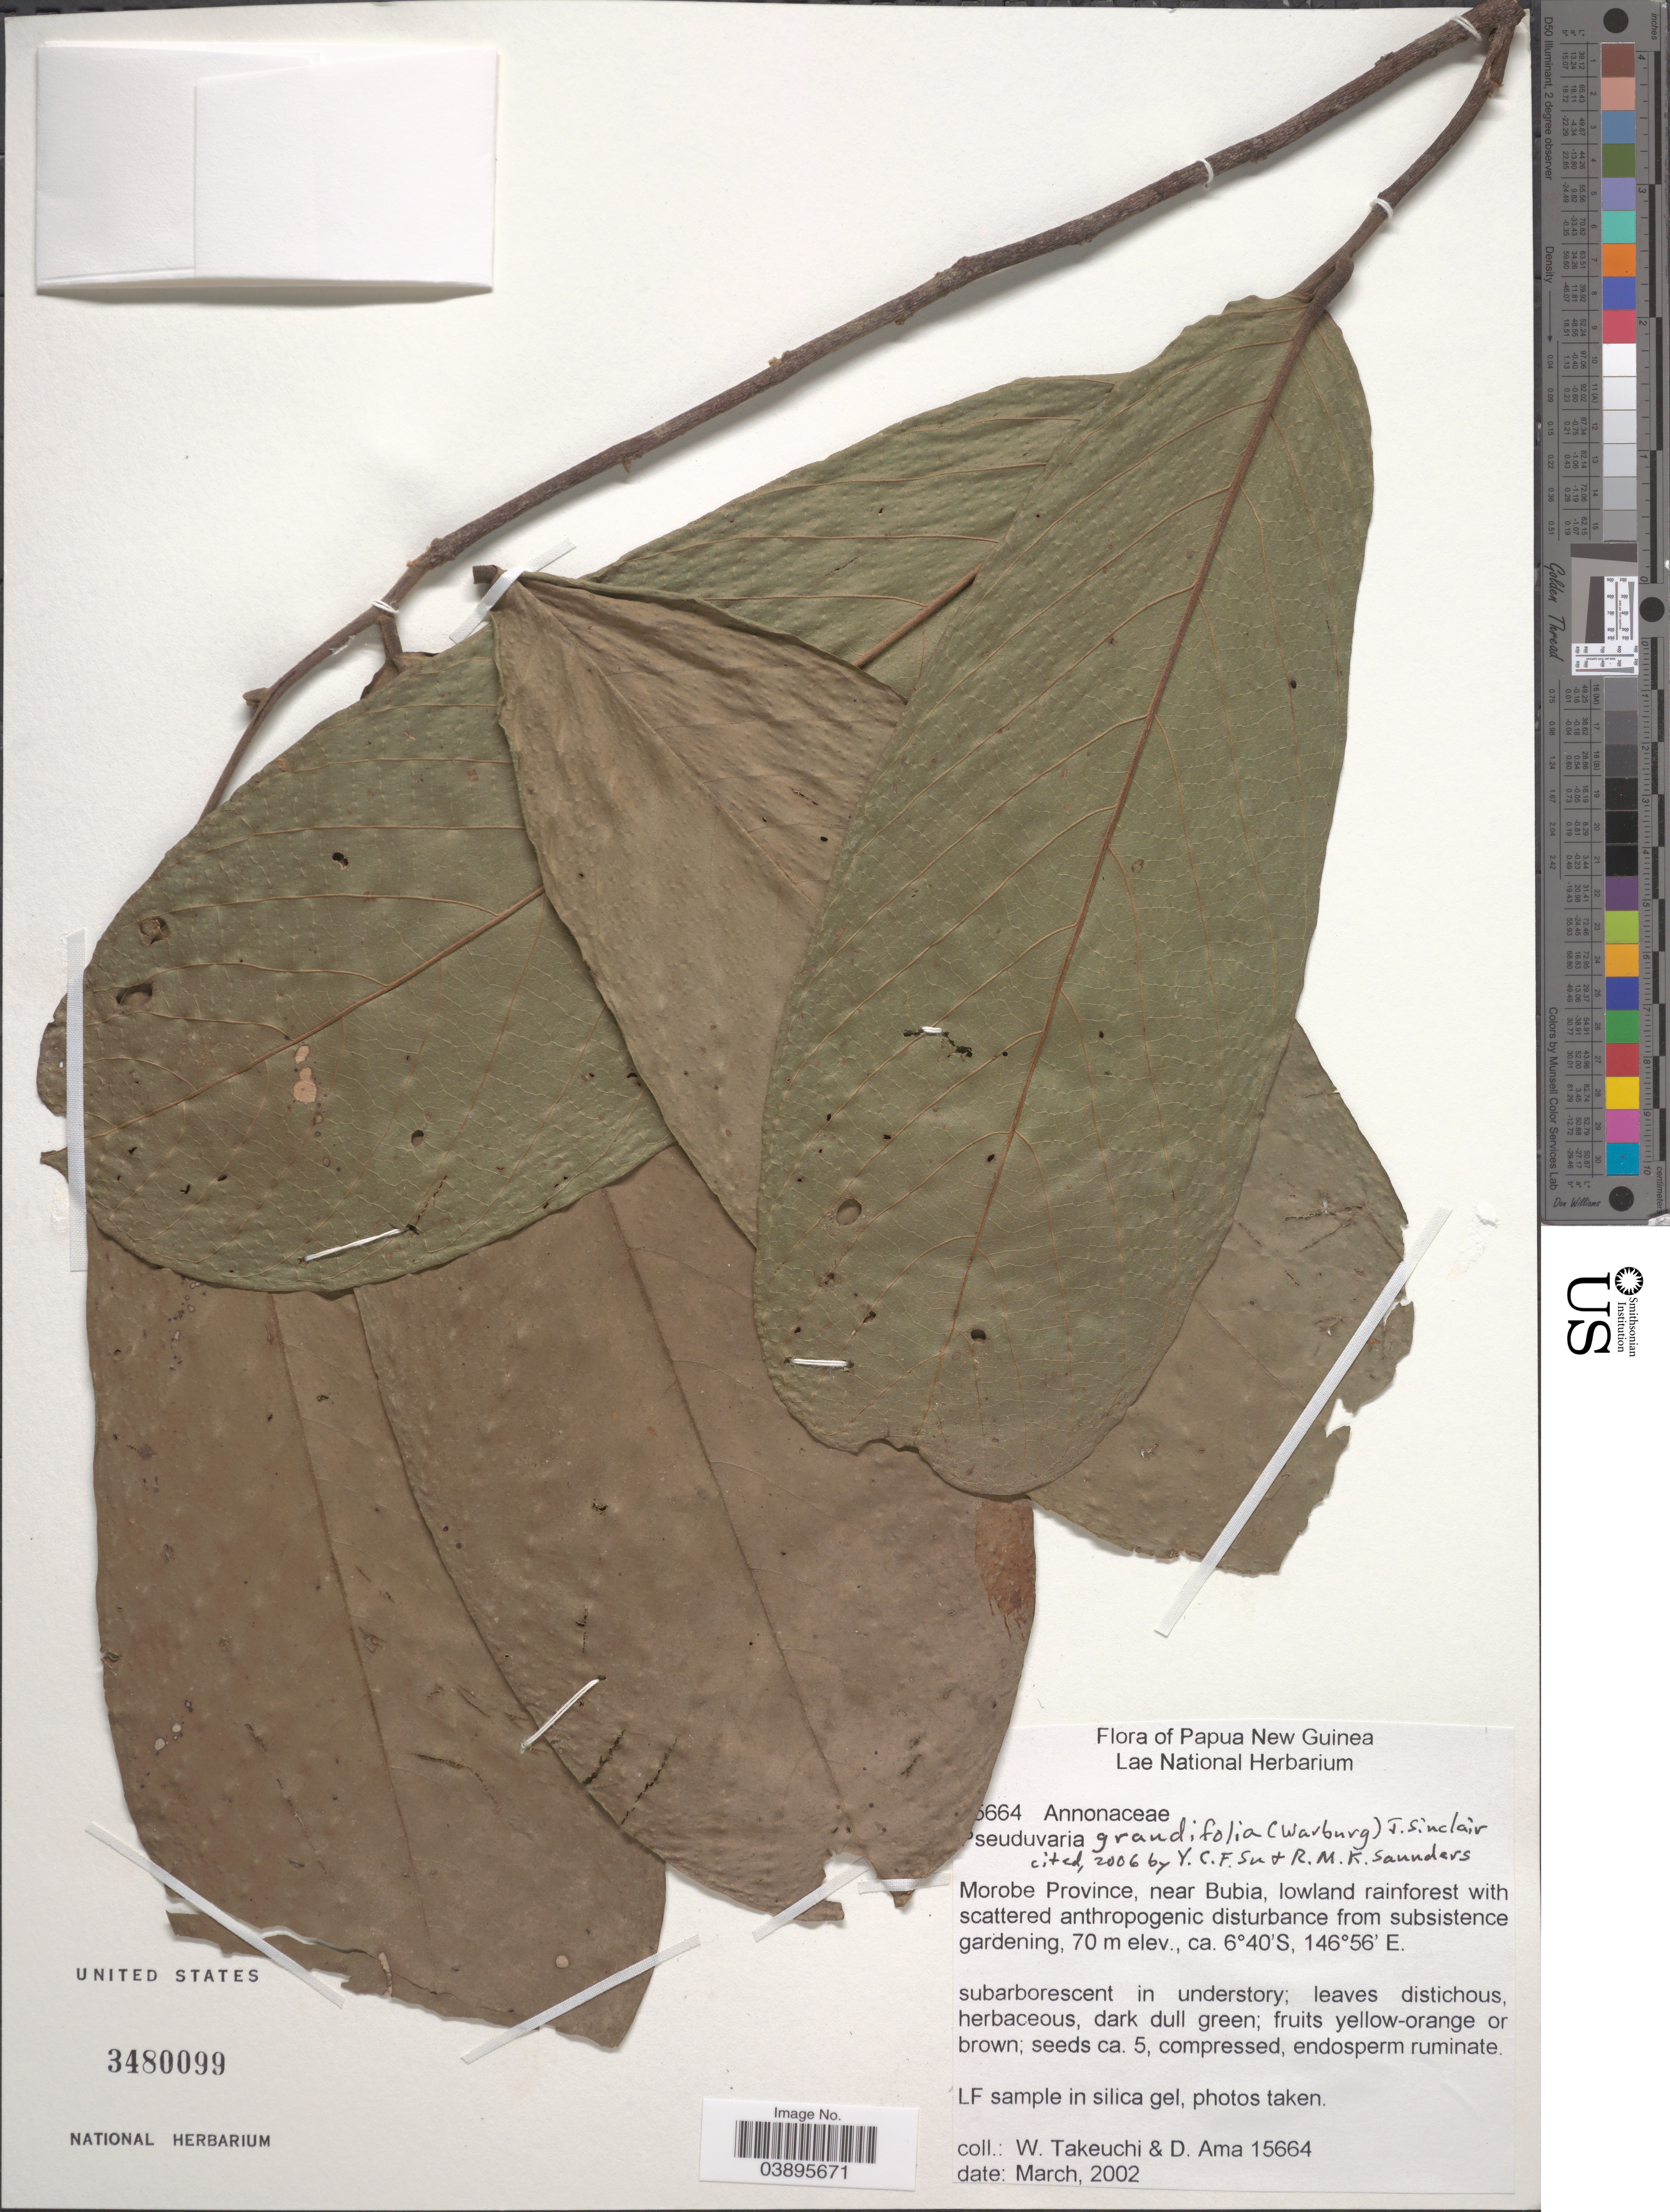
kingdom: Plantae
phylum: Tracheophyta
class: Magnoliopsida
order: Magnoliales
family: Annonaceae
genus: Pseuduvaria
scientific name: Pseuduvaria grandifolia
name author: (Warb.) J. Sinclair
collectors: W. Takeuchi & D. Ama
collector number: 15664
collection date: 2002-03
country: Papua New Guinea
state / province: Morobe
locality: Near Bubia.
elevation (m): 70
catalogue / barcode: US 3480099